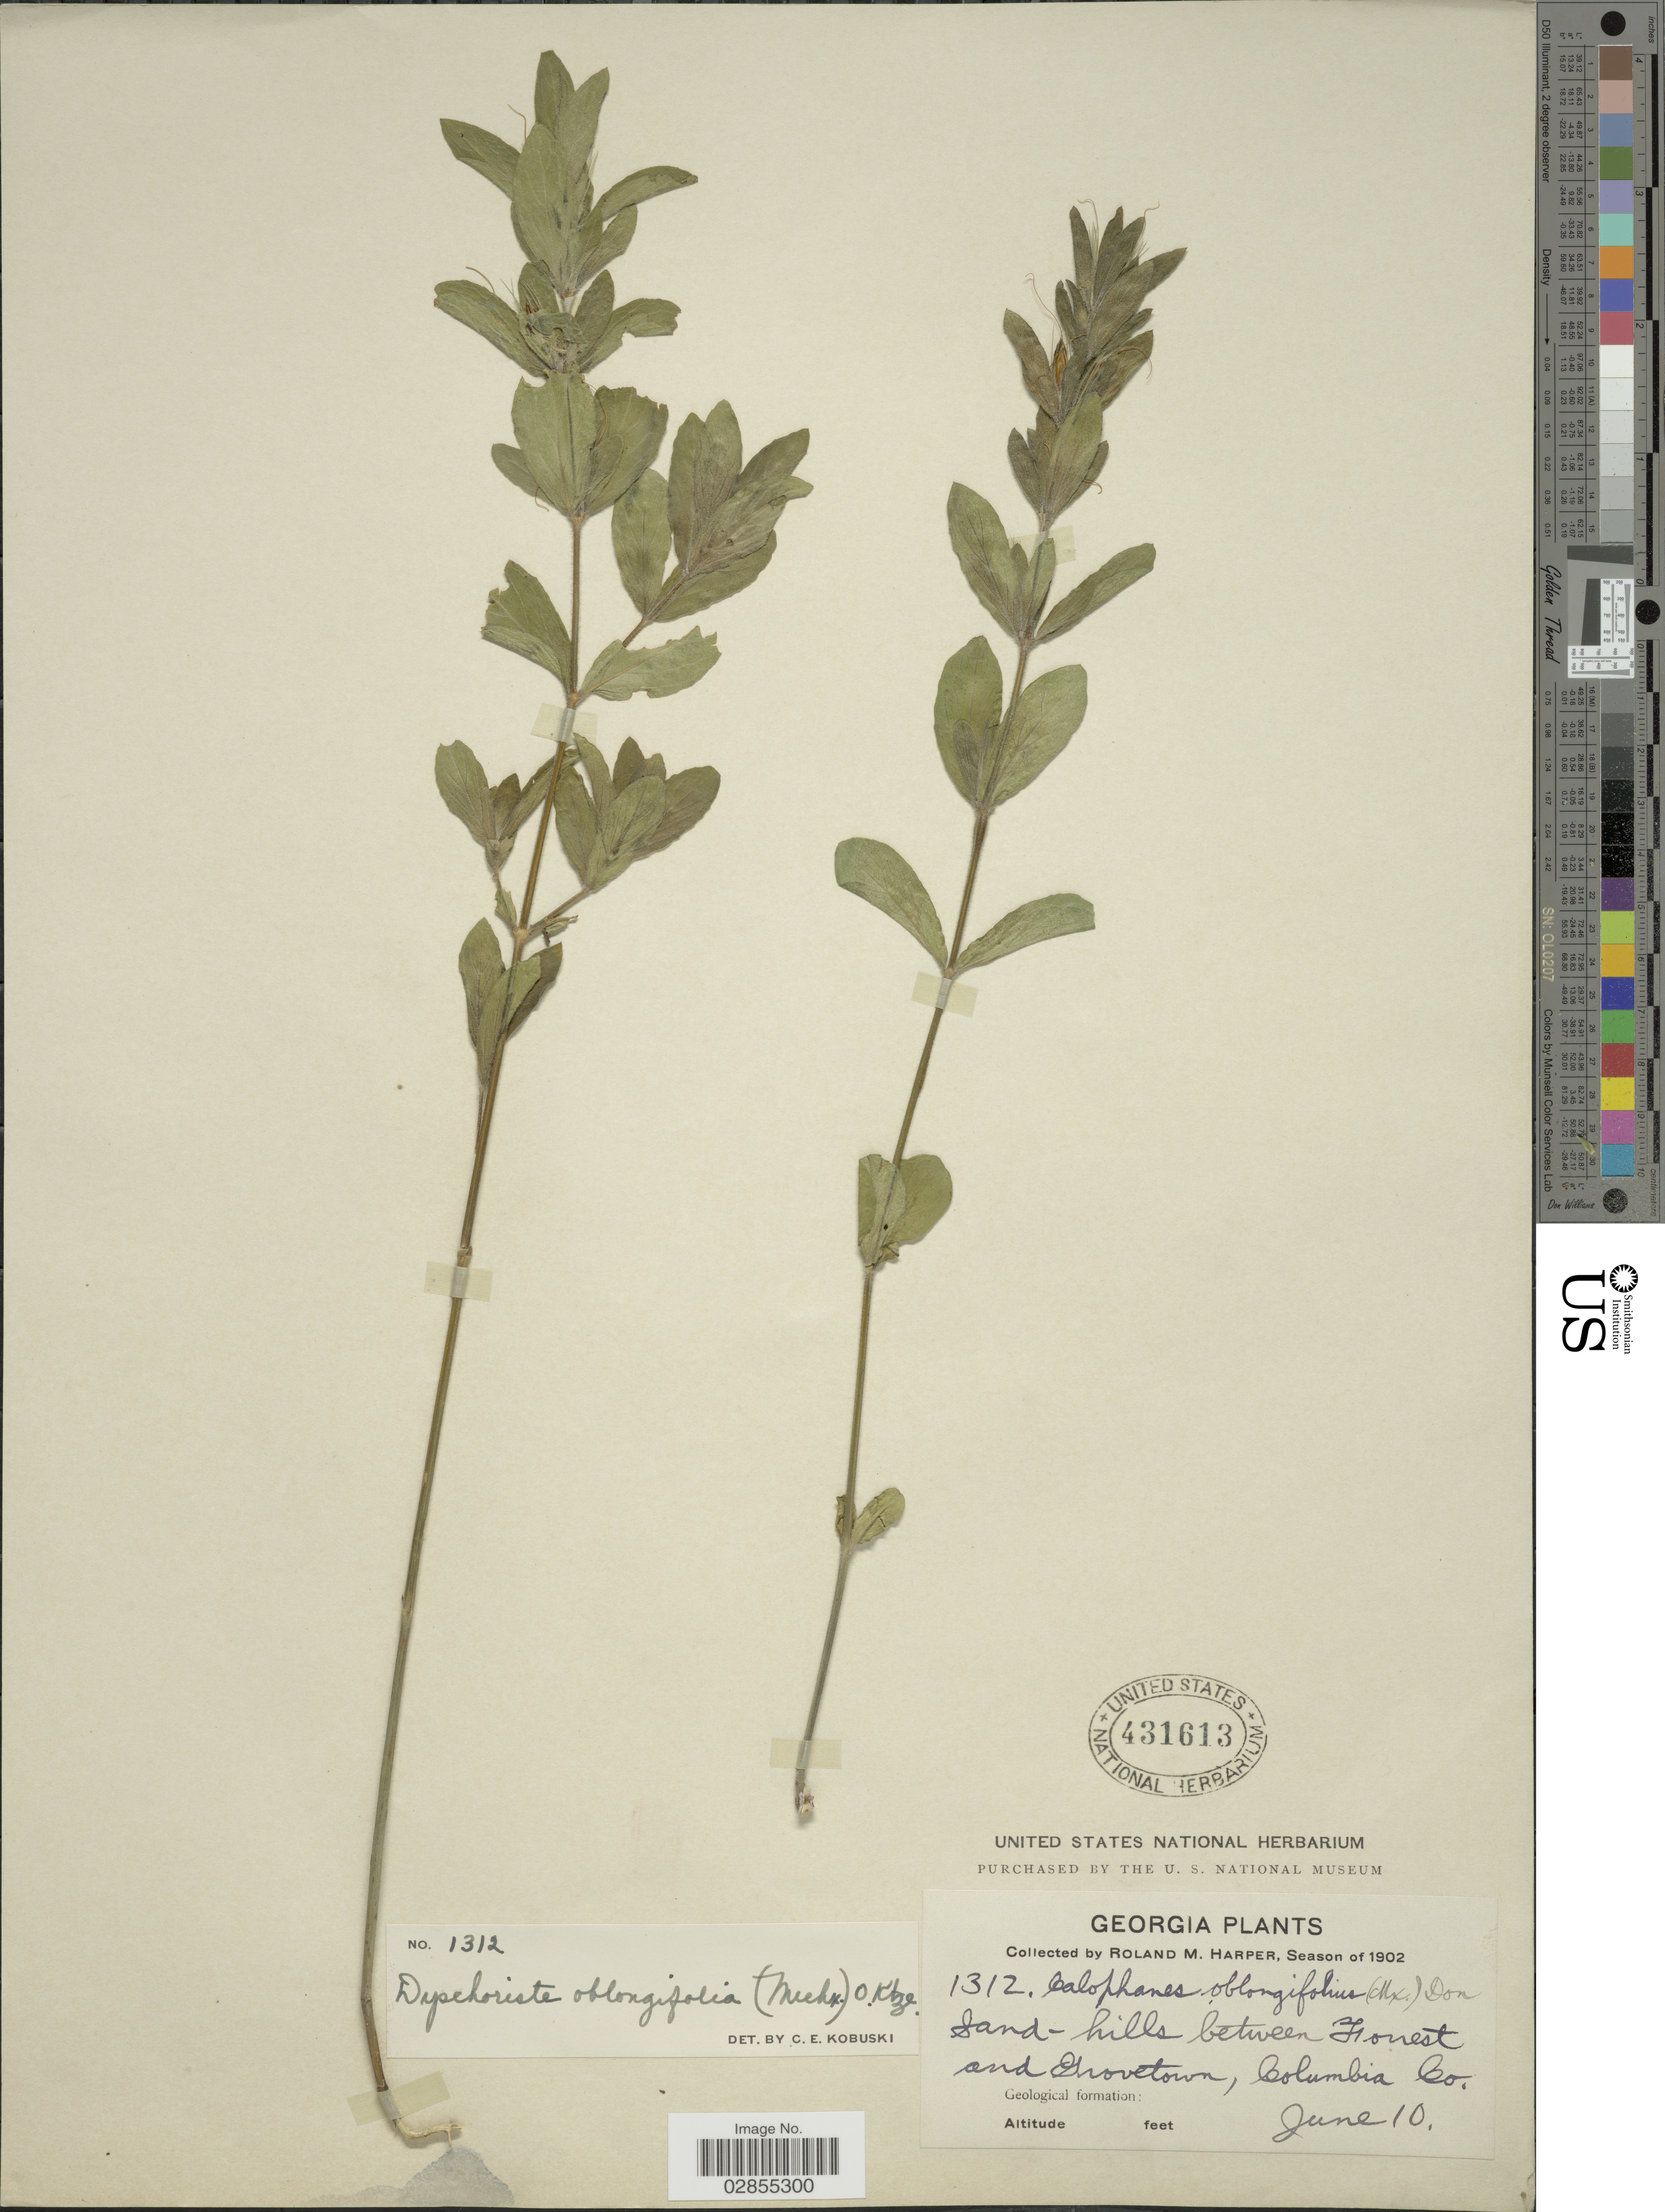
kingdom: Plantae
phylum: Tracheophyta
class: Magnoliopsida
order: Lamiales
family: Acanthaceae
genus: Dyschoriste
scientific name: Dyschoriste oblongifolia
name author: (Michx.) Kuntze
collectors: R. M. Harper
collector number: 1312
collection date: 1902-06-10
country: United States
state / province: Georgia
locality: Sand-hills between Honest and Grovetown, Columbia Co.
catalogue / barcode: US 431613